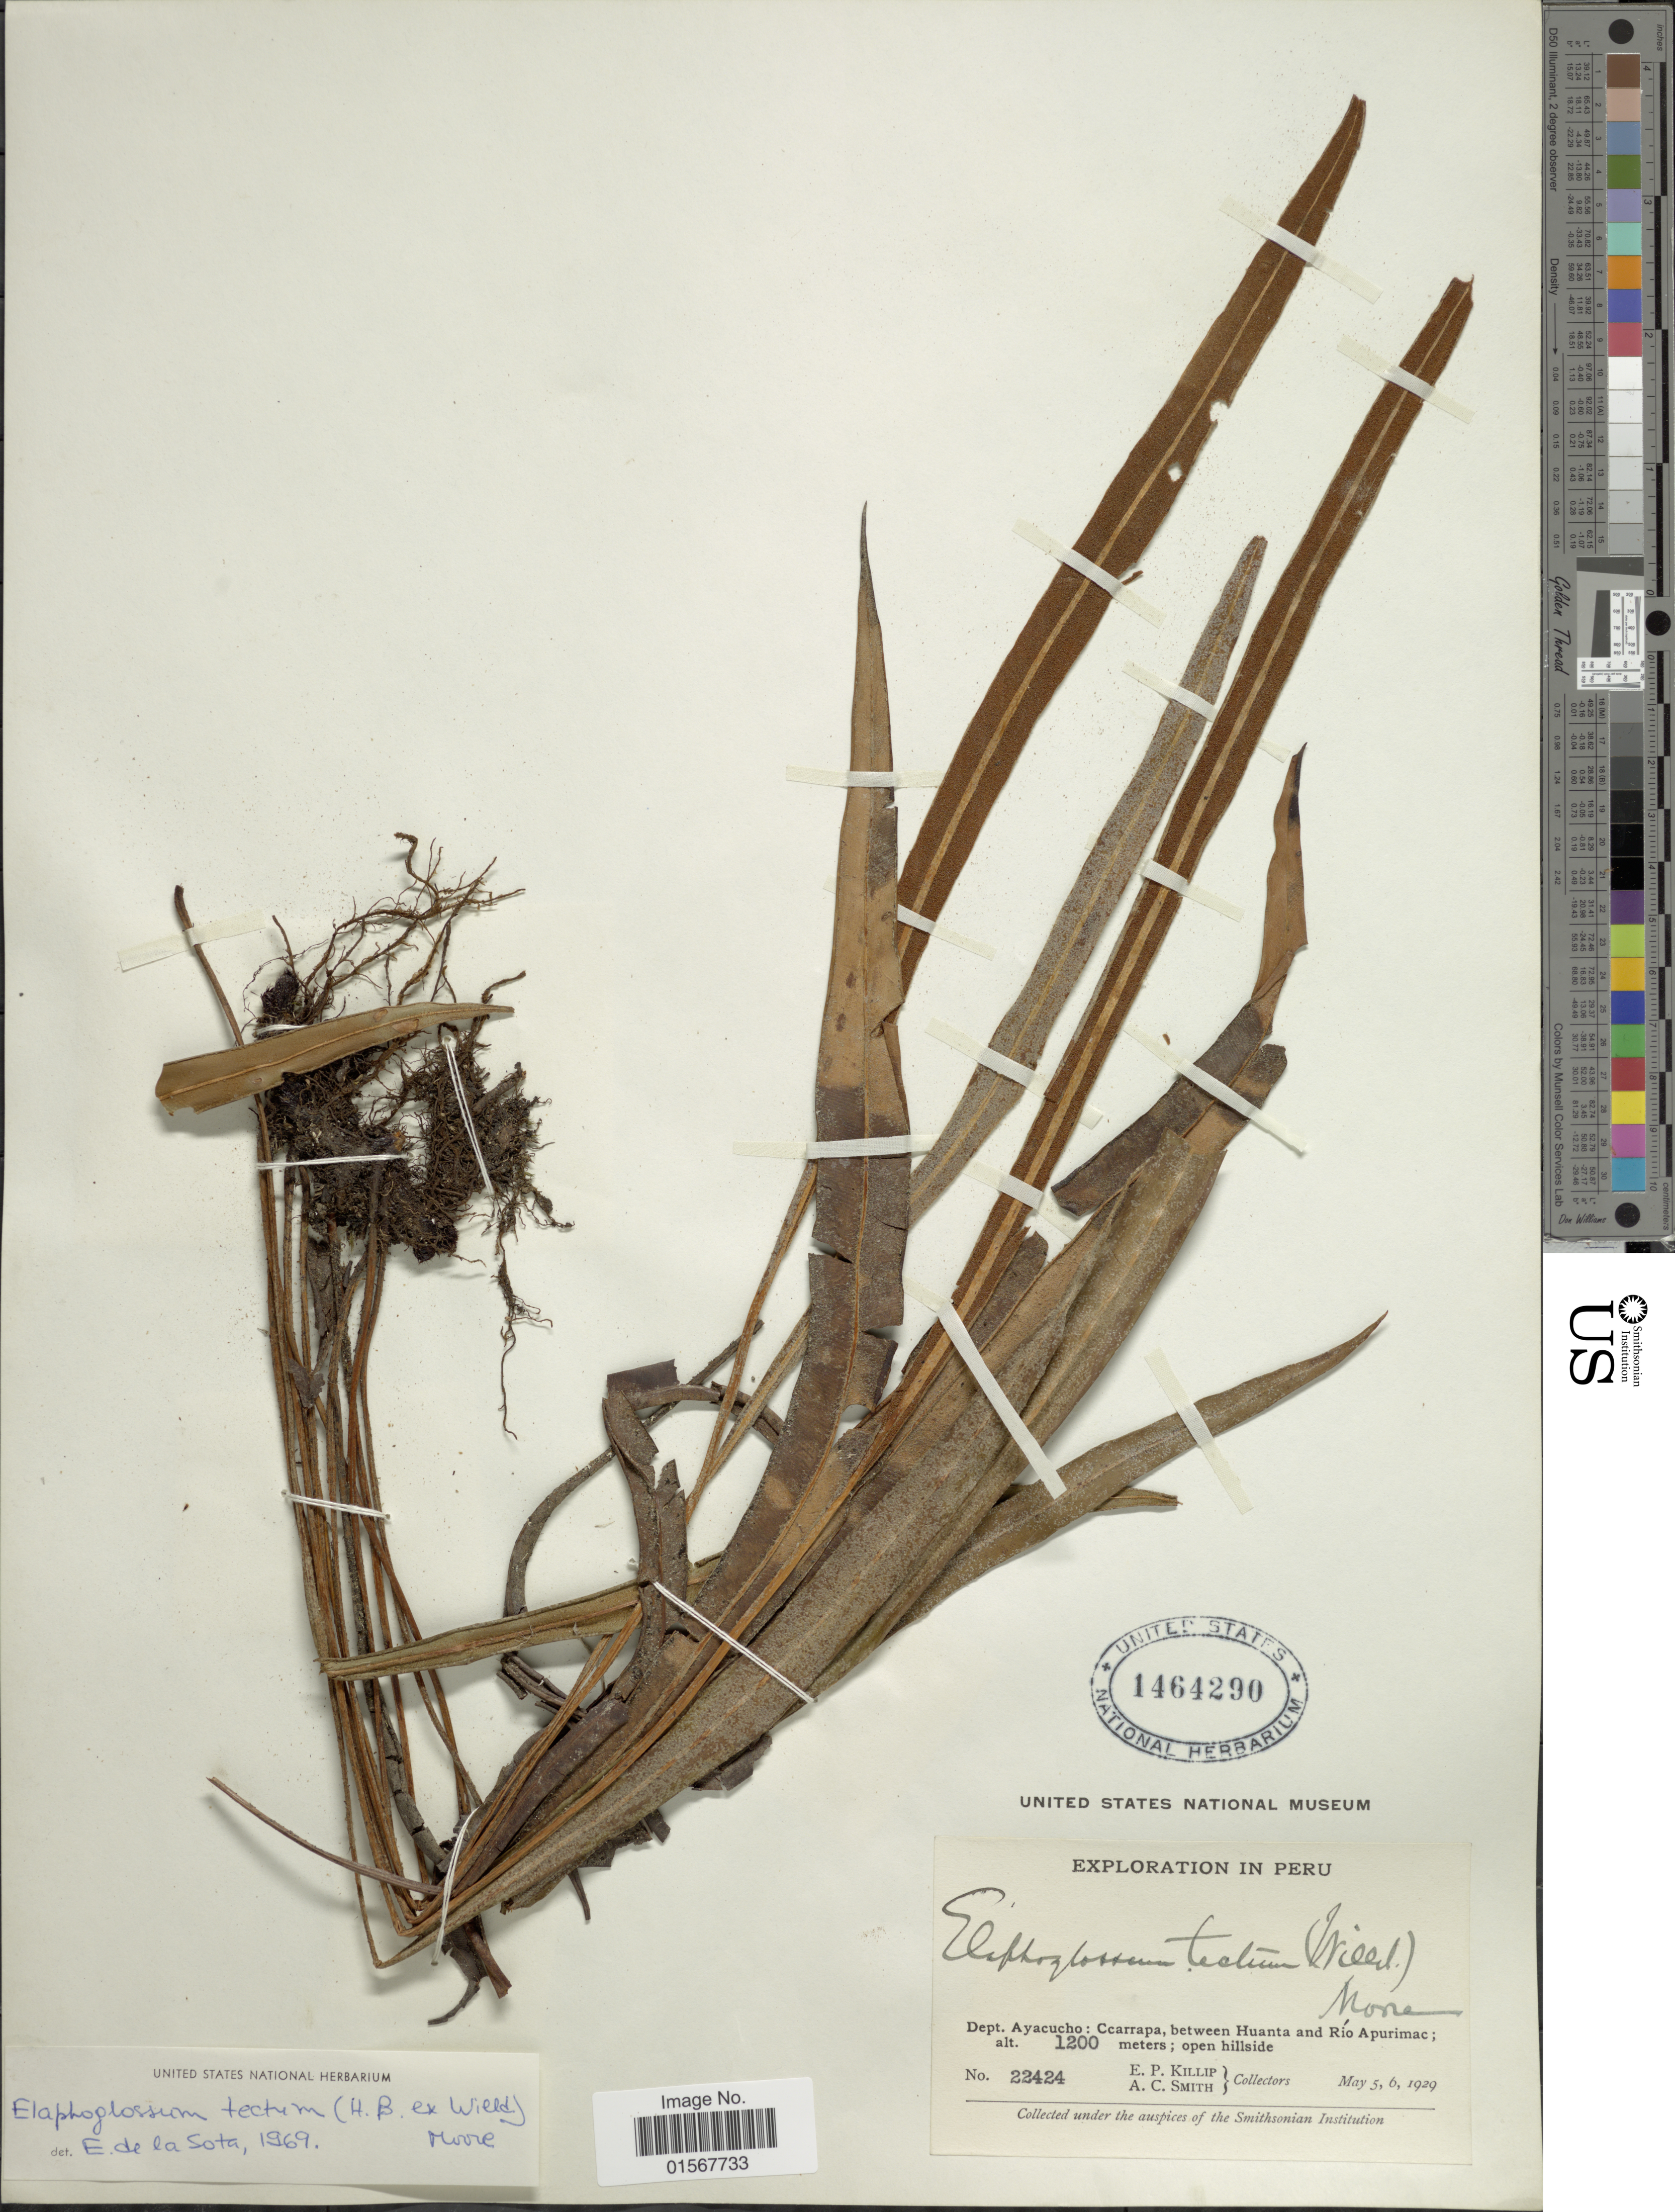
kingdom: Plantae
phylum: Tracheophyta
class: Polypodiopsida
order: Polypodiales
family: Dryopteridaceae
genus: Elaphoglossum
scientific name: Elaphoglossum tectum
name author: (Humb. & Bonpl.) Moore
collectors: E. P. Killip & A. C. Smith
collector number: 22424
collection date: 1929-05-05/1929-05-06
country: Peru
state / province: Ayacucho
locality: Dept. Ayacucho: Ccarrapa, between Huanta and Rio Apurimac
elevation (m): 1200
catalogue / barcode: US 1464290